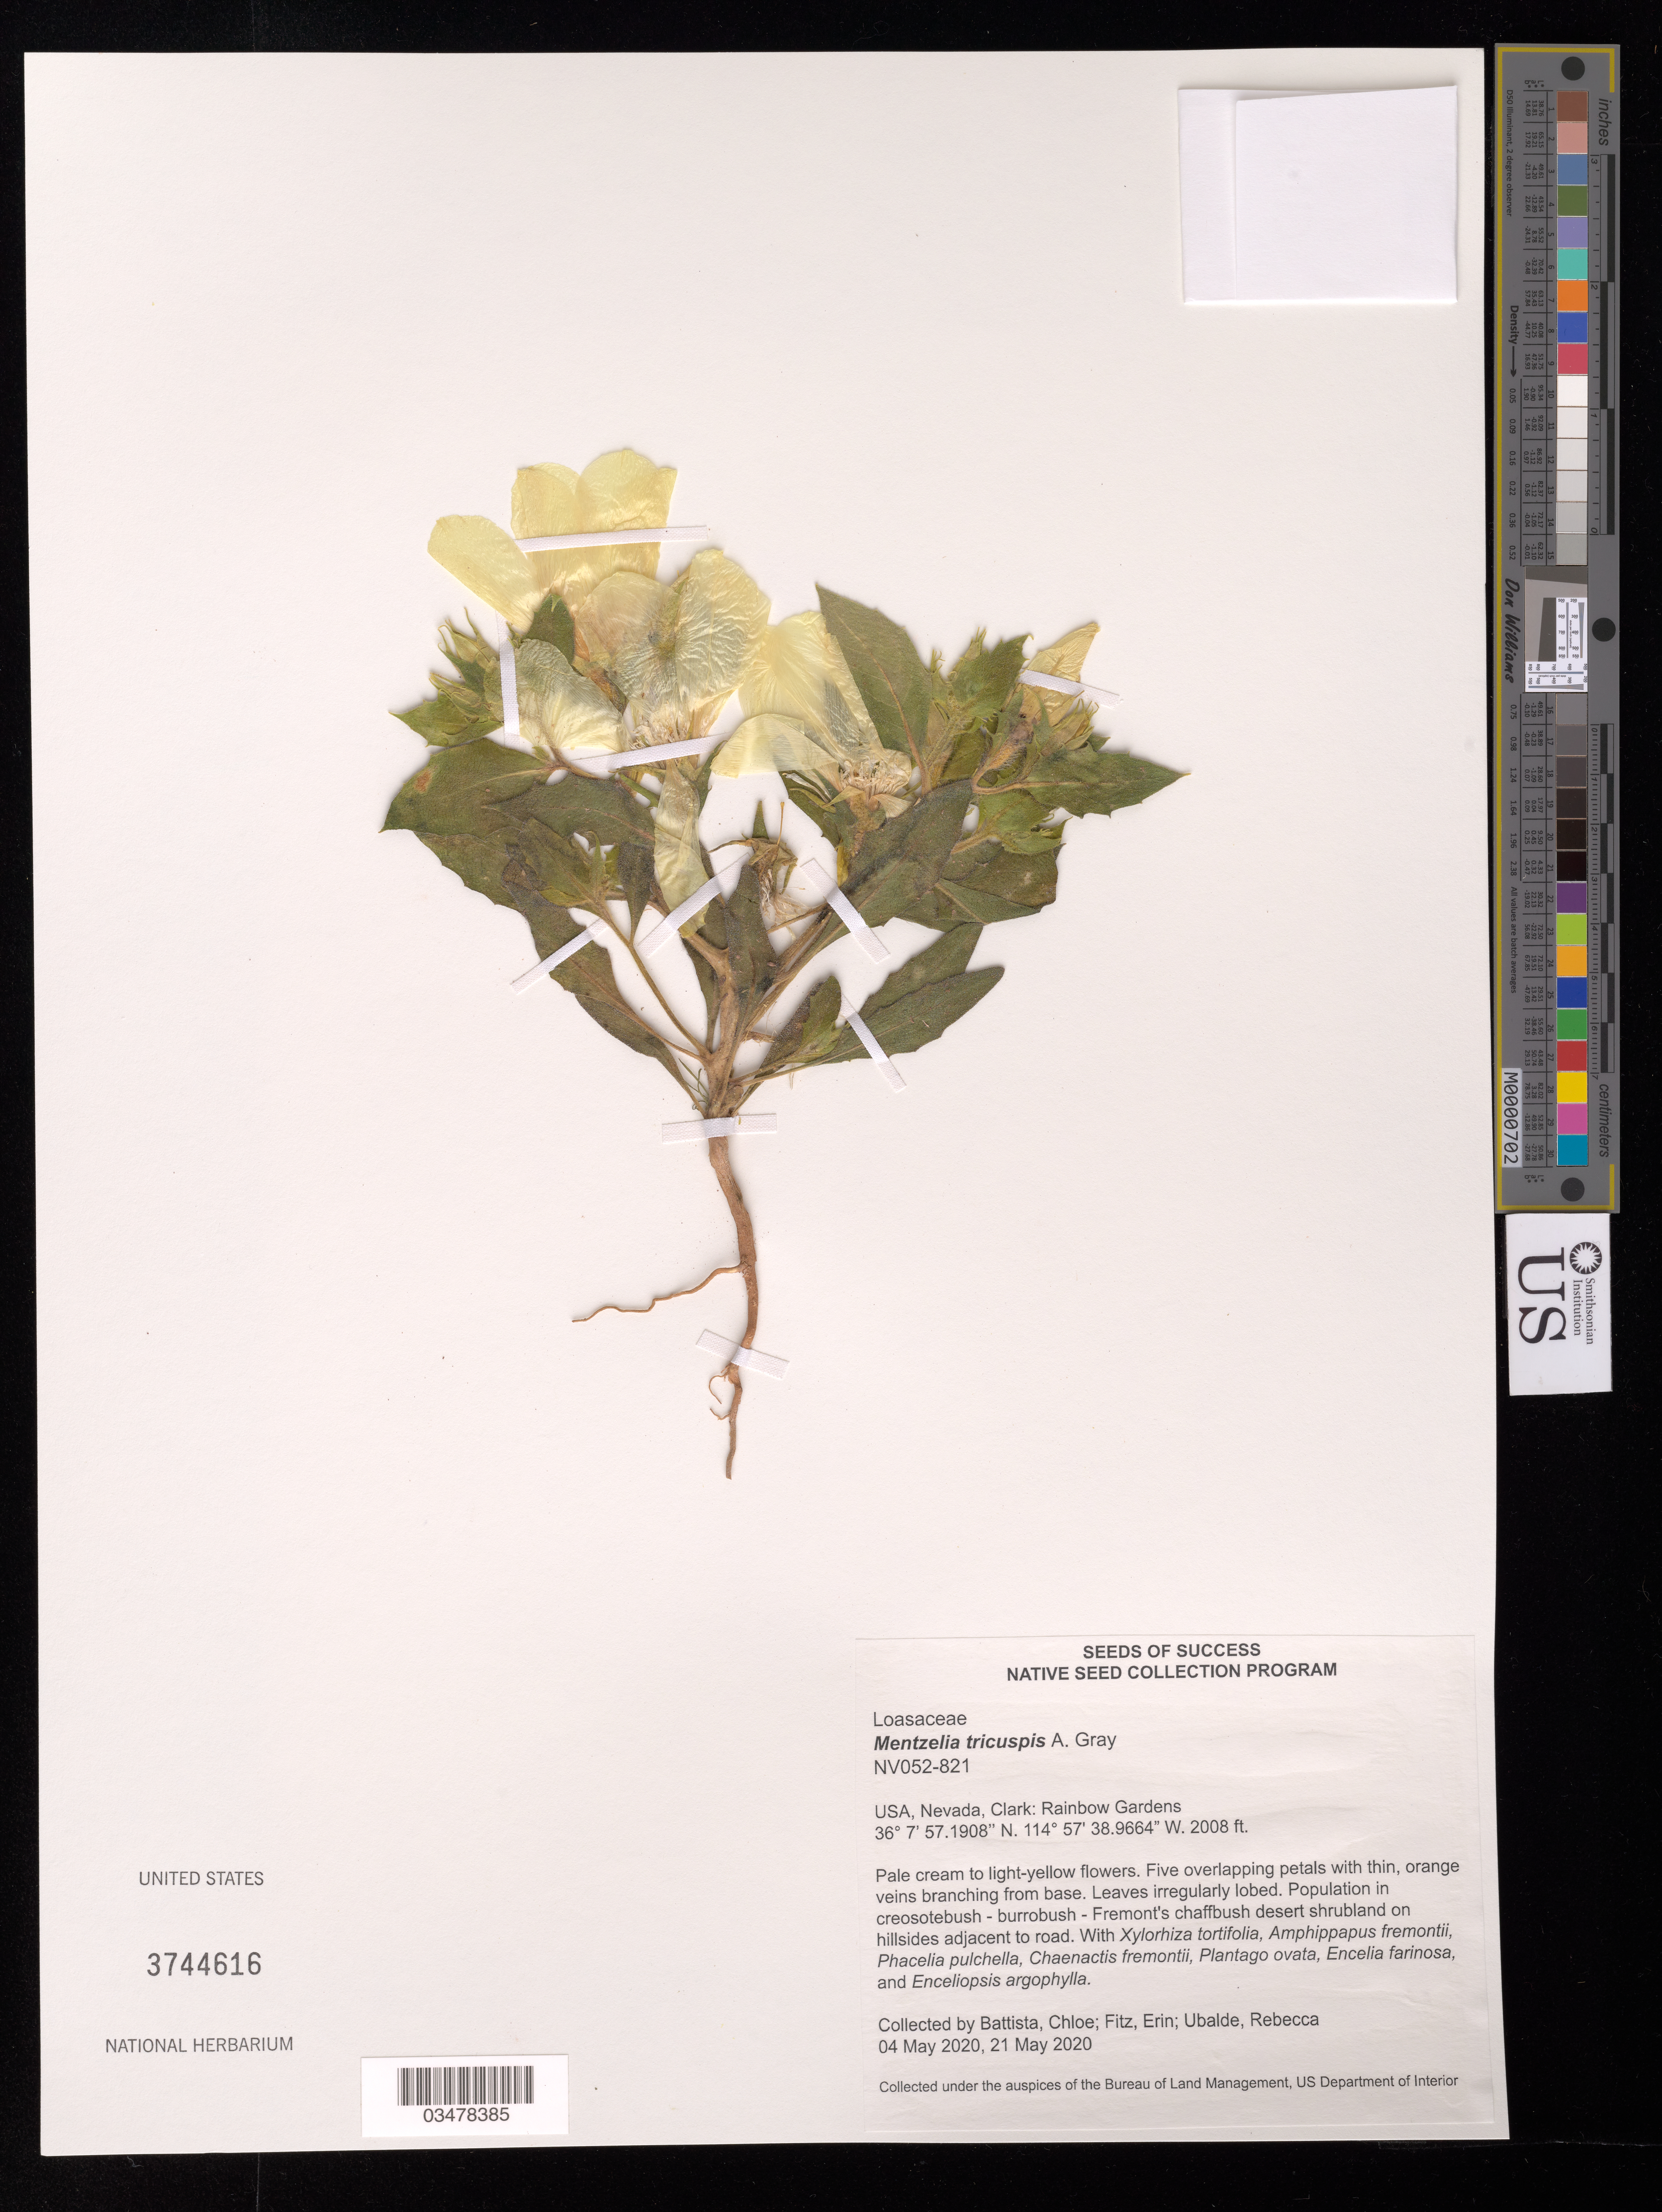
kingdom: Plantae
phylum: Tracheophyta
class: Magnoliopsida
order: Cornales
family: Loasaceae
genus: Mentzelia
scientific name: Mentzelia tricuspis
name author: A. Gray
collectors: C. Battista, E. Fitz & R. Ubalde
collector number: NV052-821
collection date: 2020-05-04,2020-05-21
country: United States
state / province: Nevada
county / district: Clark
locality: Rainbow Gardens.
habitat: Creosotebush-burrobush-Fremont's chaffbush desert shrubland. With Phacelia pulchella, Plantago ovata, Encelia farinosa, etc.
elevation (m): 612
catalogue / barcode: US 3744616